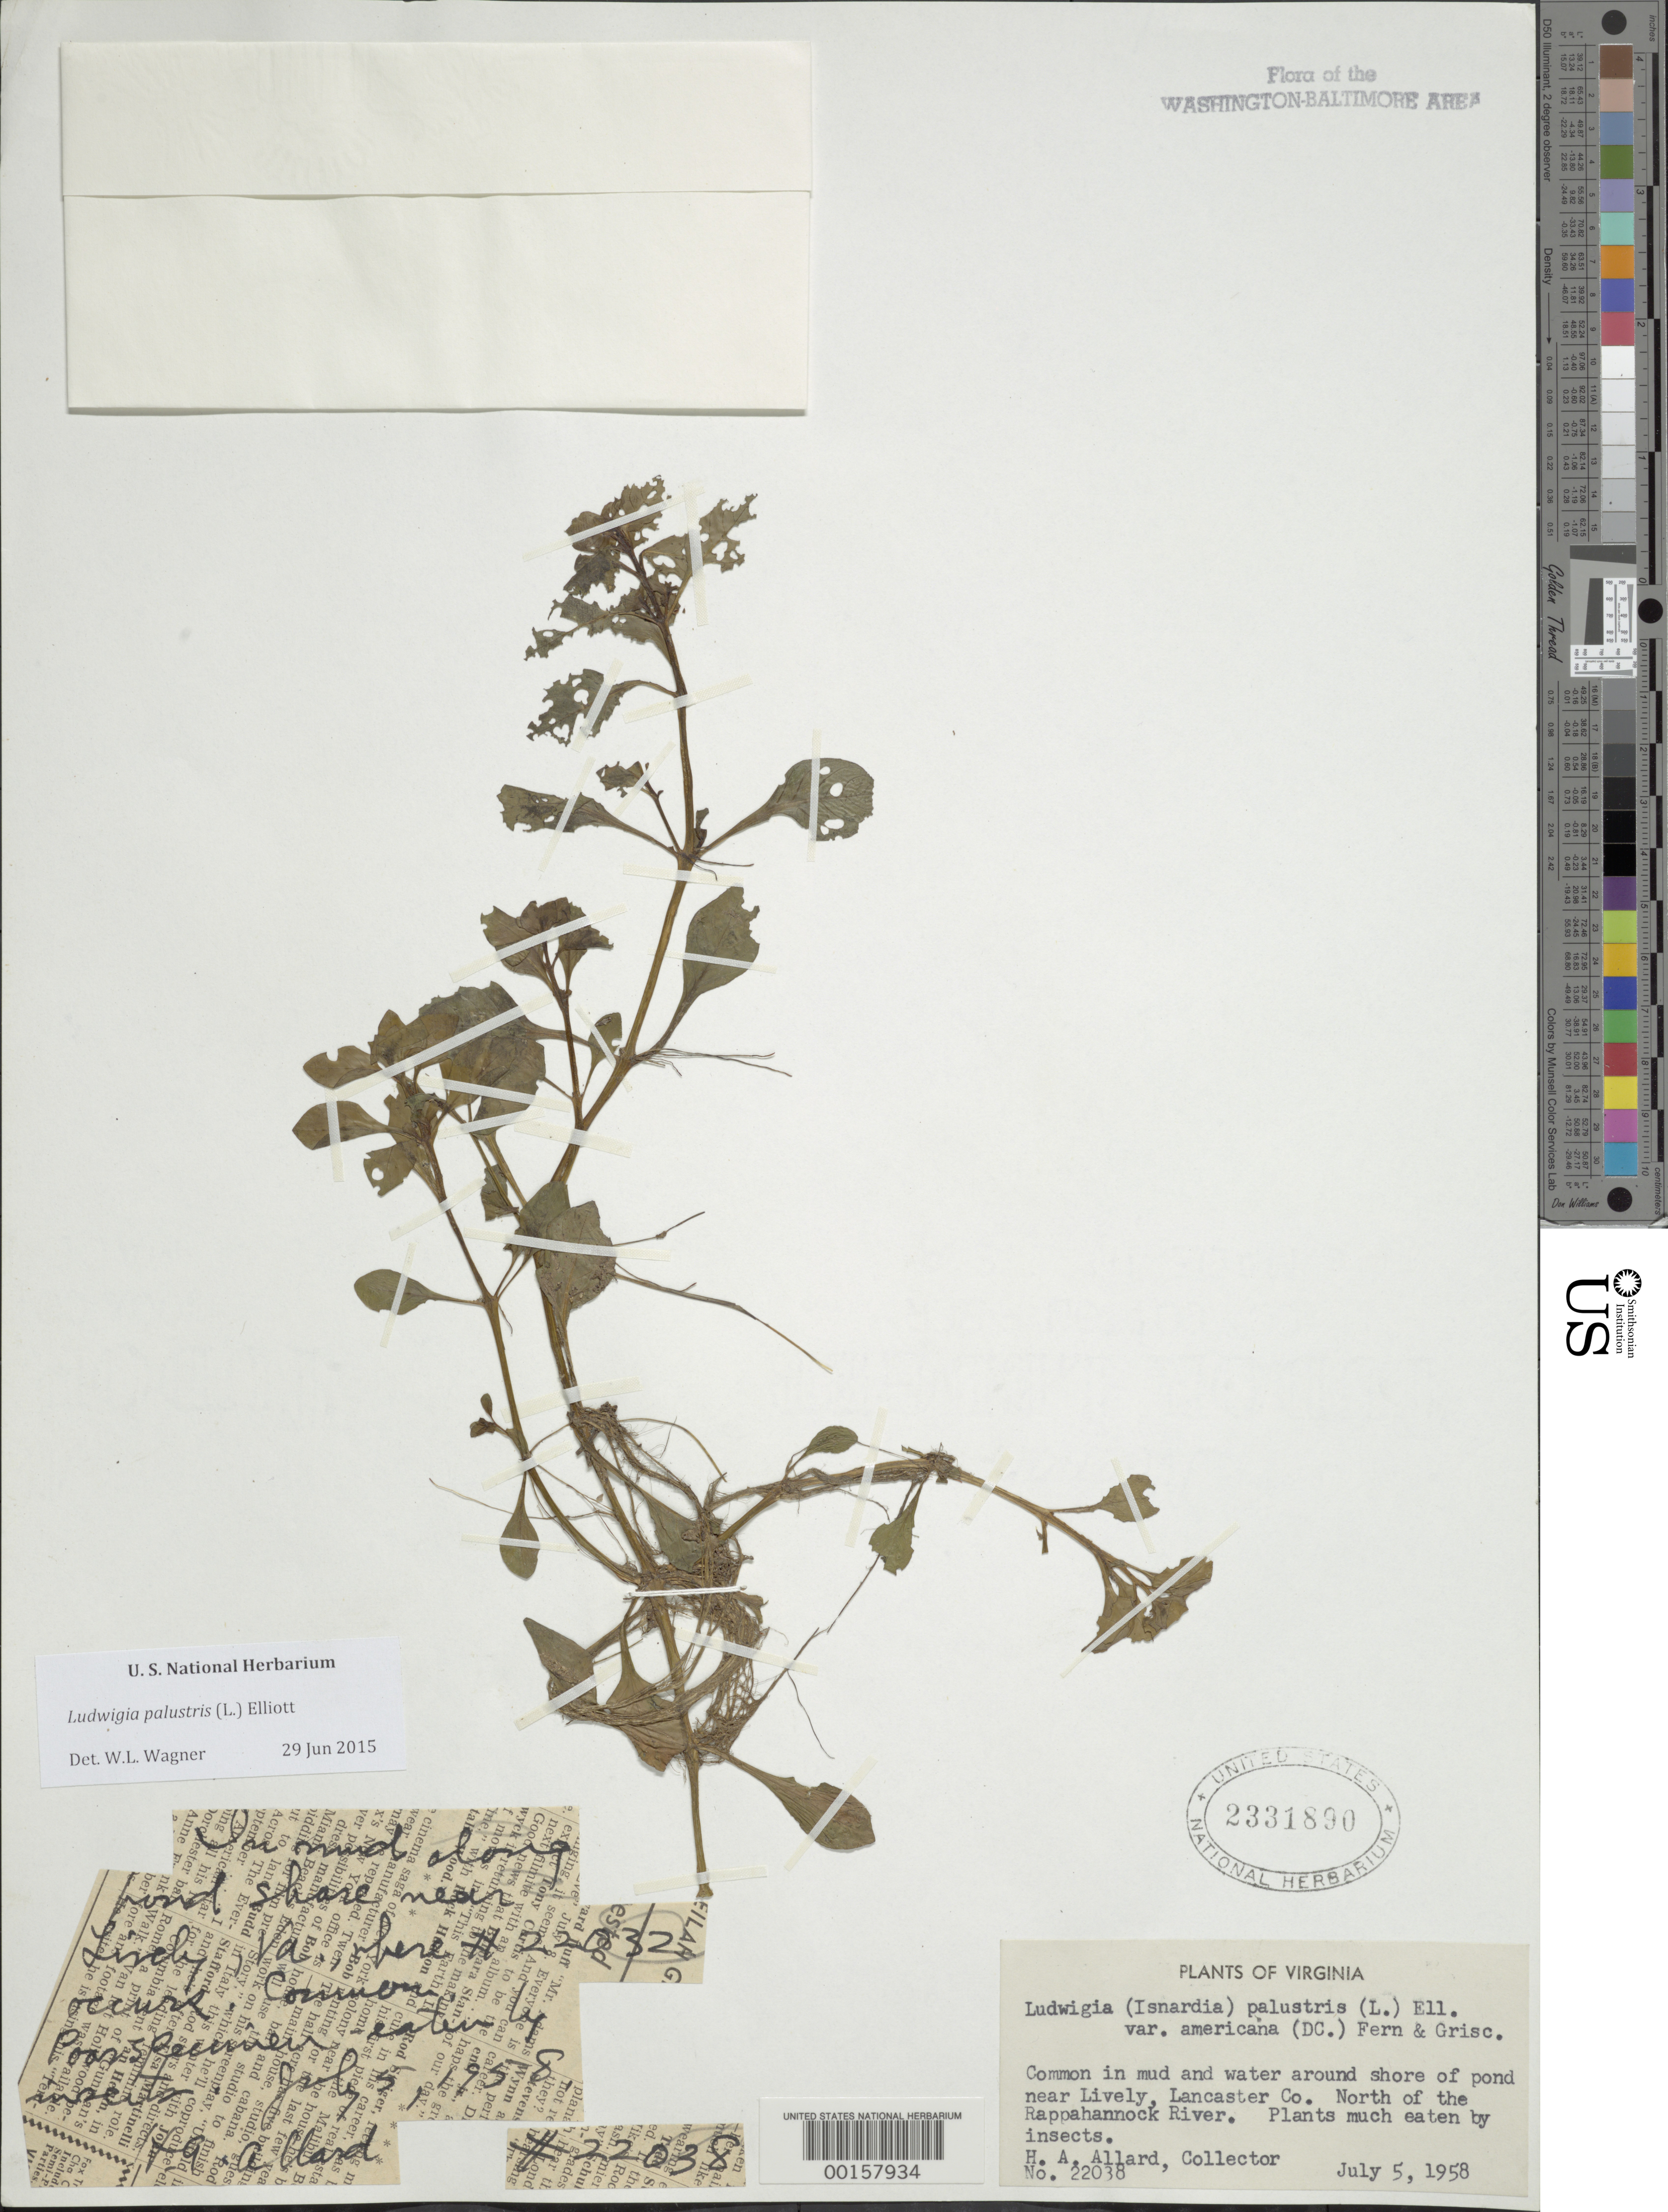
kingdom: Plantae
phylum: Tracheophyta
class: Magnoliopsida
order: Myrtales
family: Onagraceae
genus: Ludwigia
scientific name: Ludwigia palustris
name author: (L.) Elliott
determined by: Wagner, W. L., (BOT), Smithsonian Institution - National Museum of Natural History (UNITED STATES)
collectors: H. A. Allard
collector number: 22038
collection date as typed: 05 Jul 1958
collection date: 1958-07-05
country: United States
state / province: Virginia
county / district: Lancaster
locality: Near Lively, north of Rappahannock River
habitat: Mud and water around shore of pond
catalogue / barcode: US 2331890